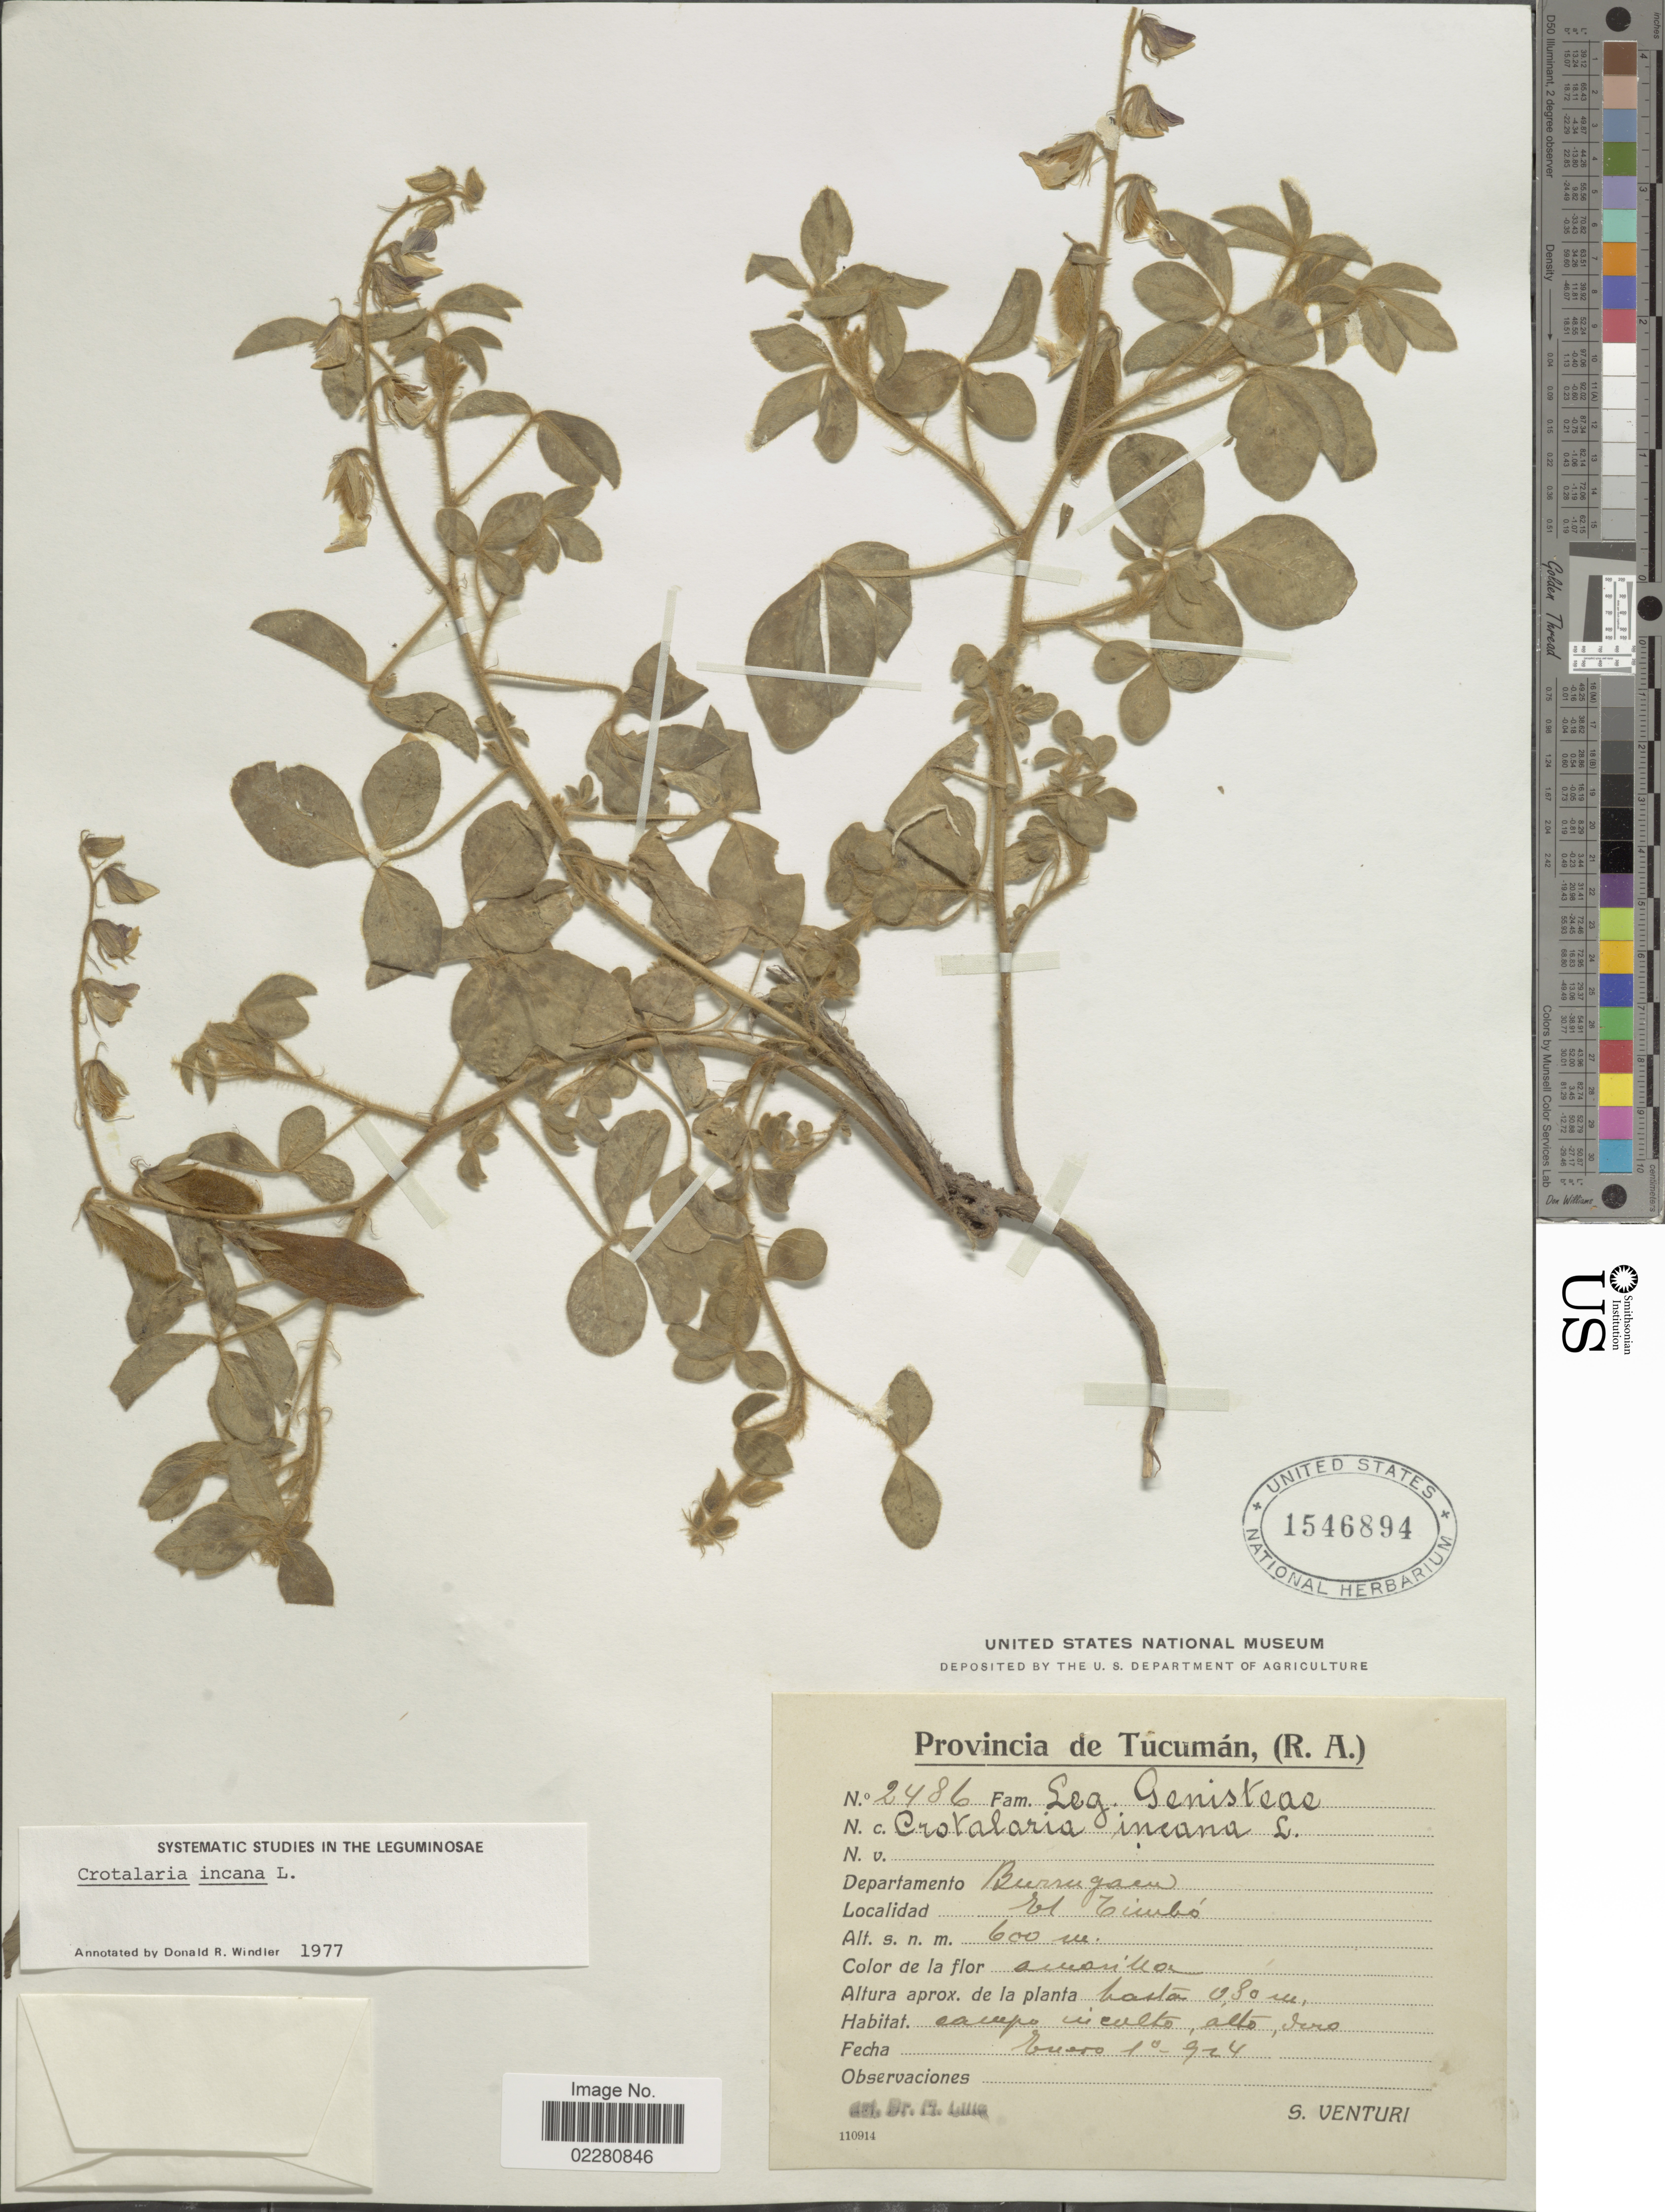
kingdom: Plantae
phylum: Tracheophyta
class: Magnoliopsida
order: Fabales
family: Fabaceae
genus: Crotalaria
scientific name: Crotalaria incana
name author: L.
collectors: S. Venturi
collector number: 2486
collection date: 1924-01-01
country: Argentina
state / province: Tucuman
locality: Provincia de Tucumán, (R.A.). Departamento Burrugaen. El Timbó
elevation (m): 600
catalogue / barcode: US 1546894